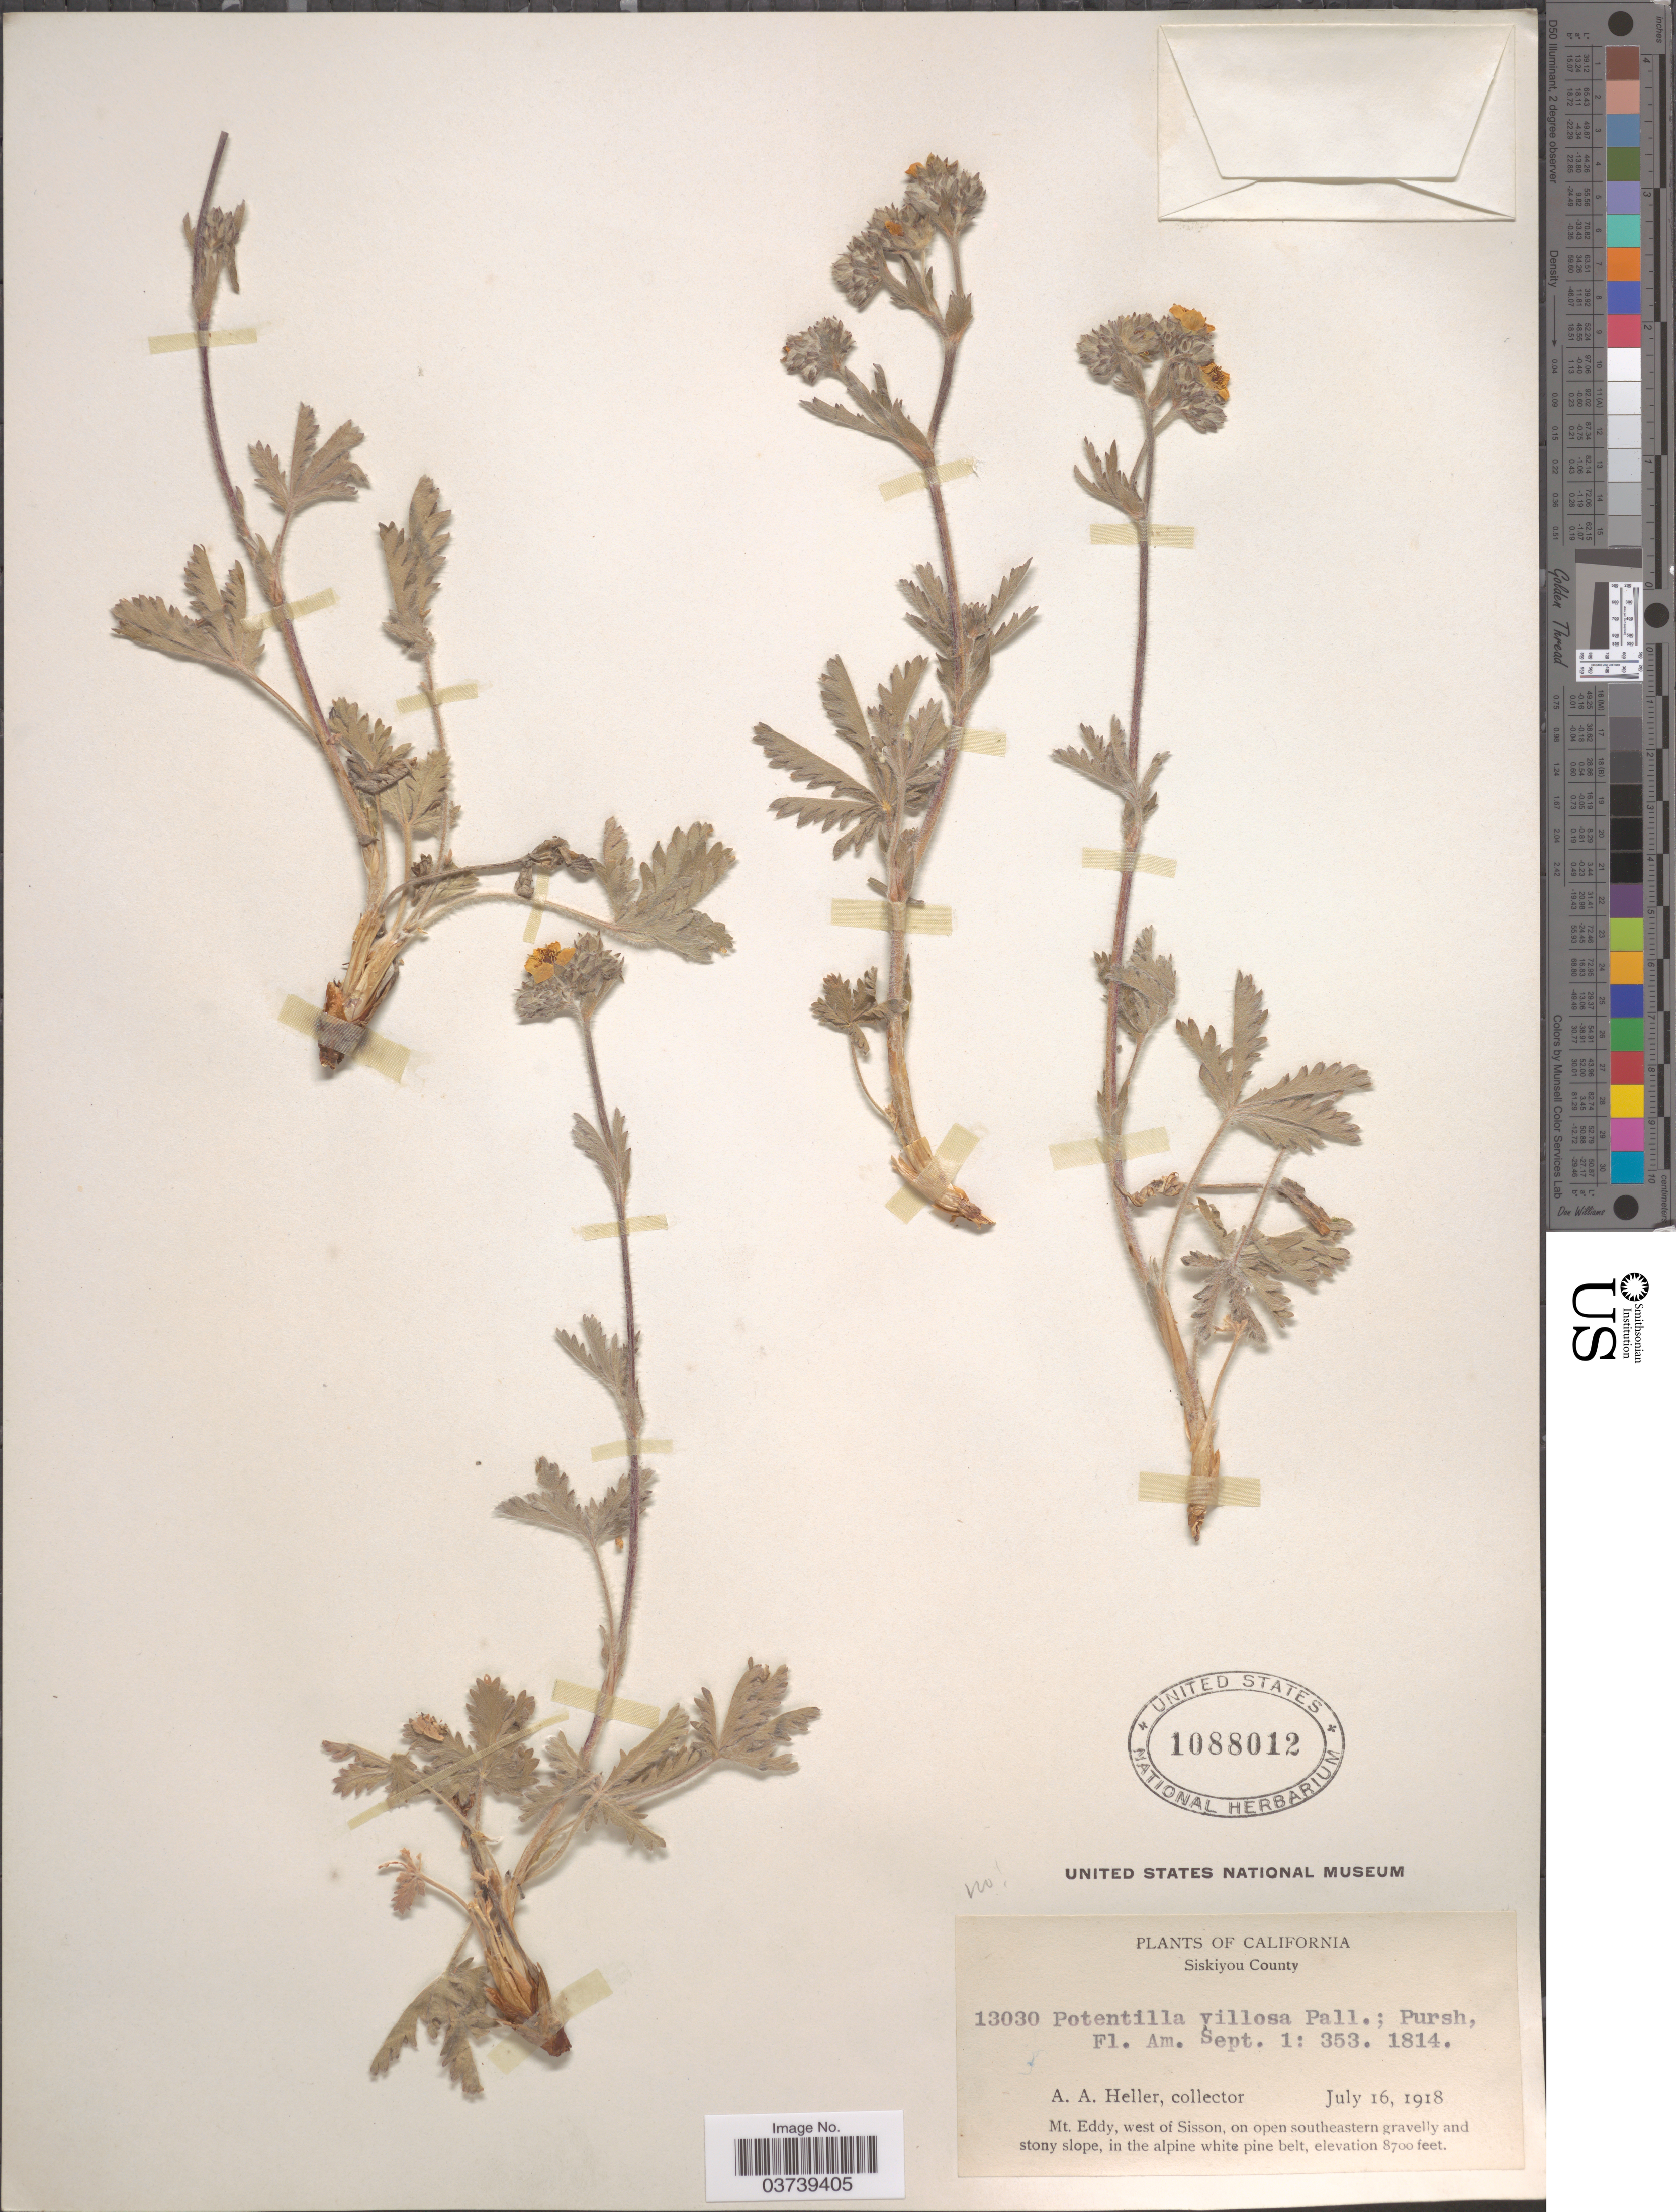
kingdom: Plantae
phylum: Tracheophyta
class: Magnoliopsida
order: Rosales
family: Rosaceae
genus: Potentilla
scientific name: Potentilla gracilis var. fastigiata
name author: (Nutt.) S. Watson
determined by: Strong, Mark T., (BOT), Smithsonian Institution - National Museum of Natural History (UNITED STATES)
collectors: A. A. Heller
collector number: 13030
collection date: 1918-07-16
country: United States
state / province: California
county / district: Siskiyou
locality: Siskiyou County. Mt. Eddy, west of Sisson, on open southeastern gravelly and stony slope.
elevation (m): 2652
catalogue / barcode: US 1088012